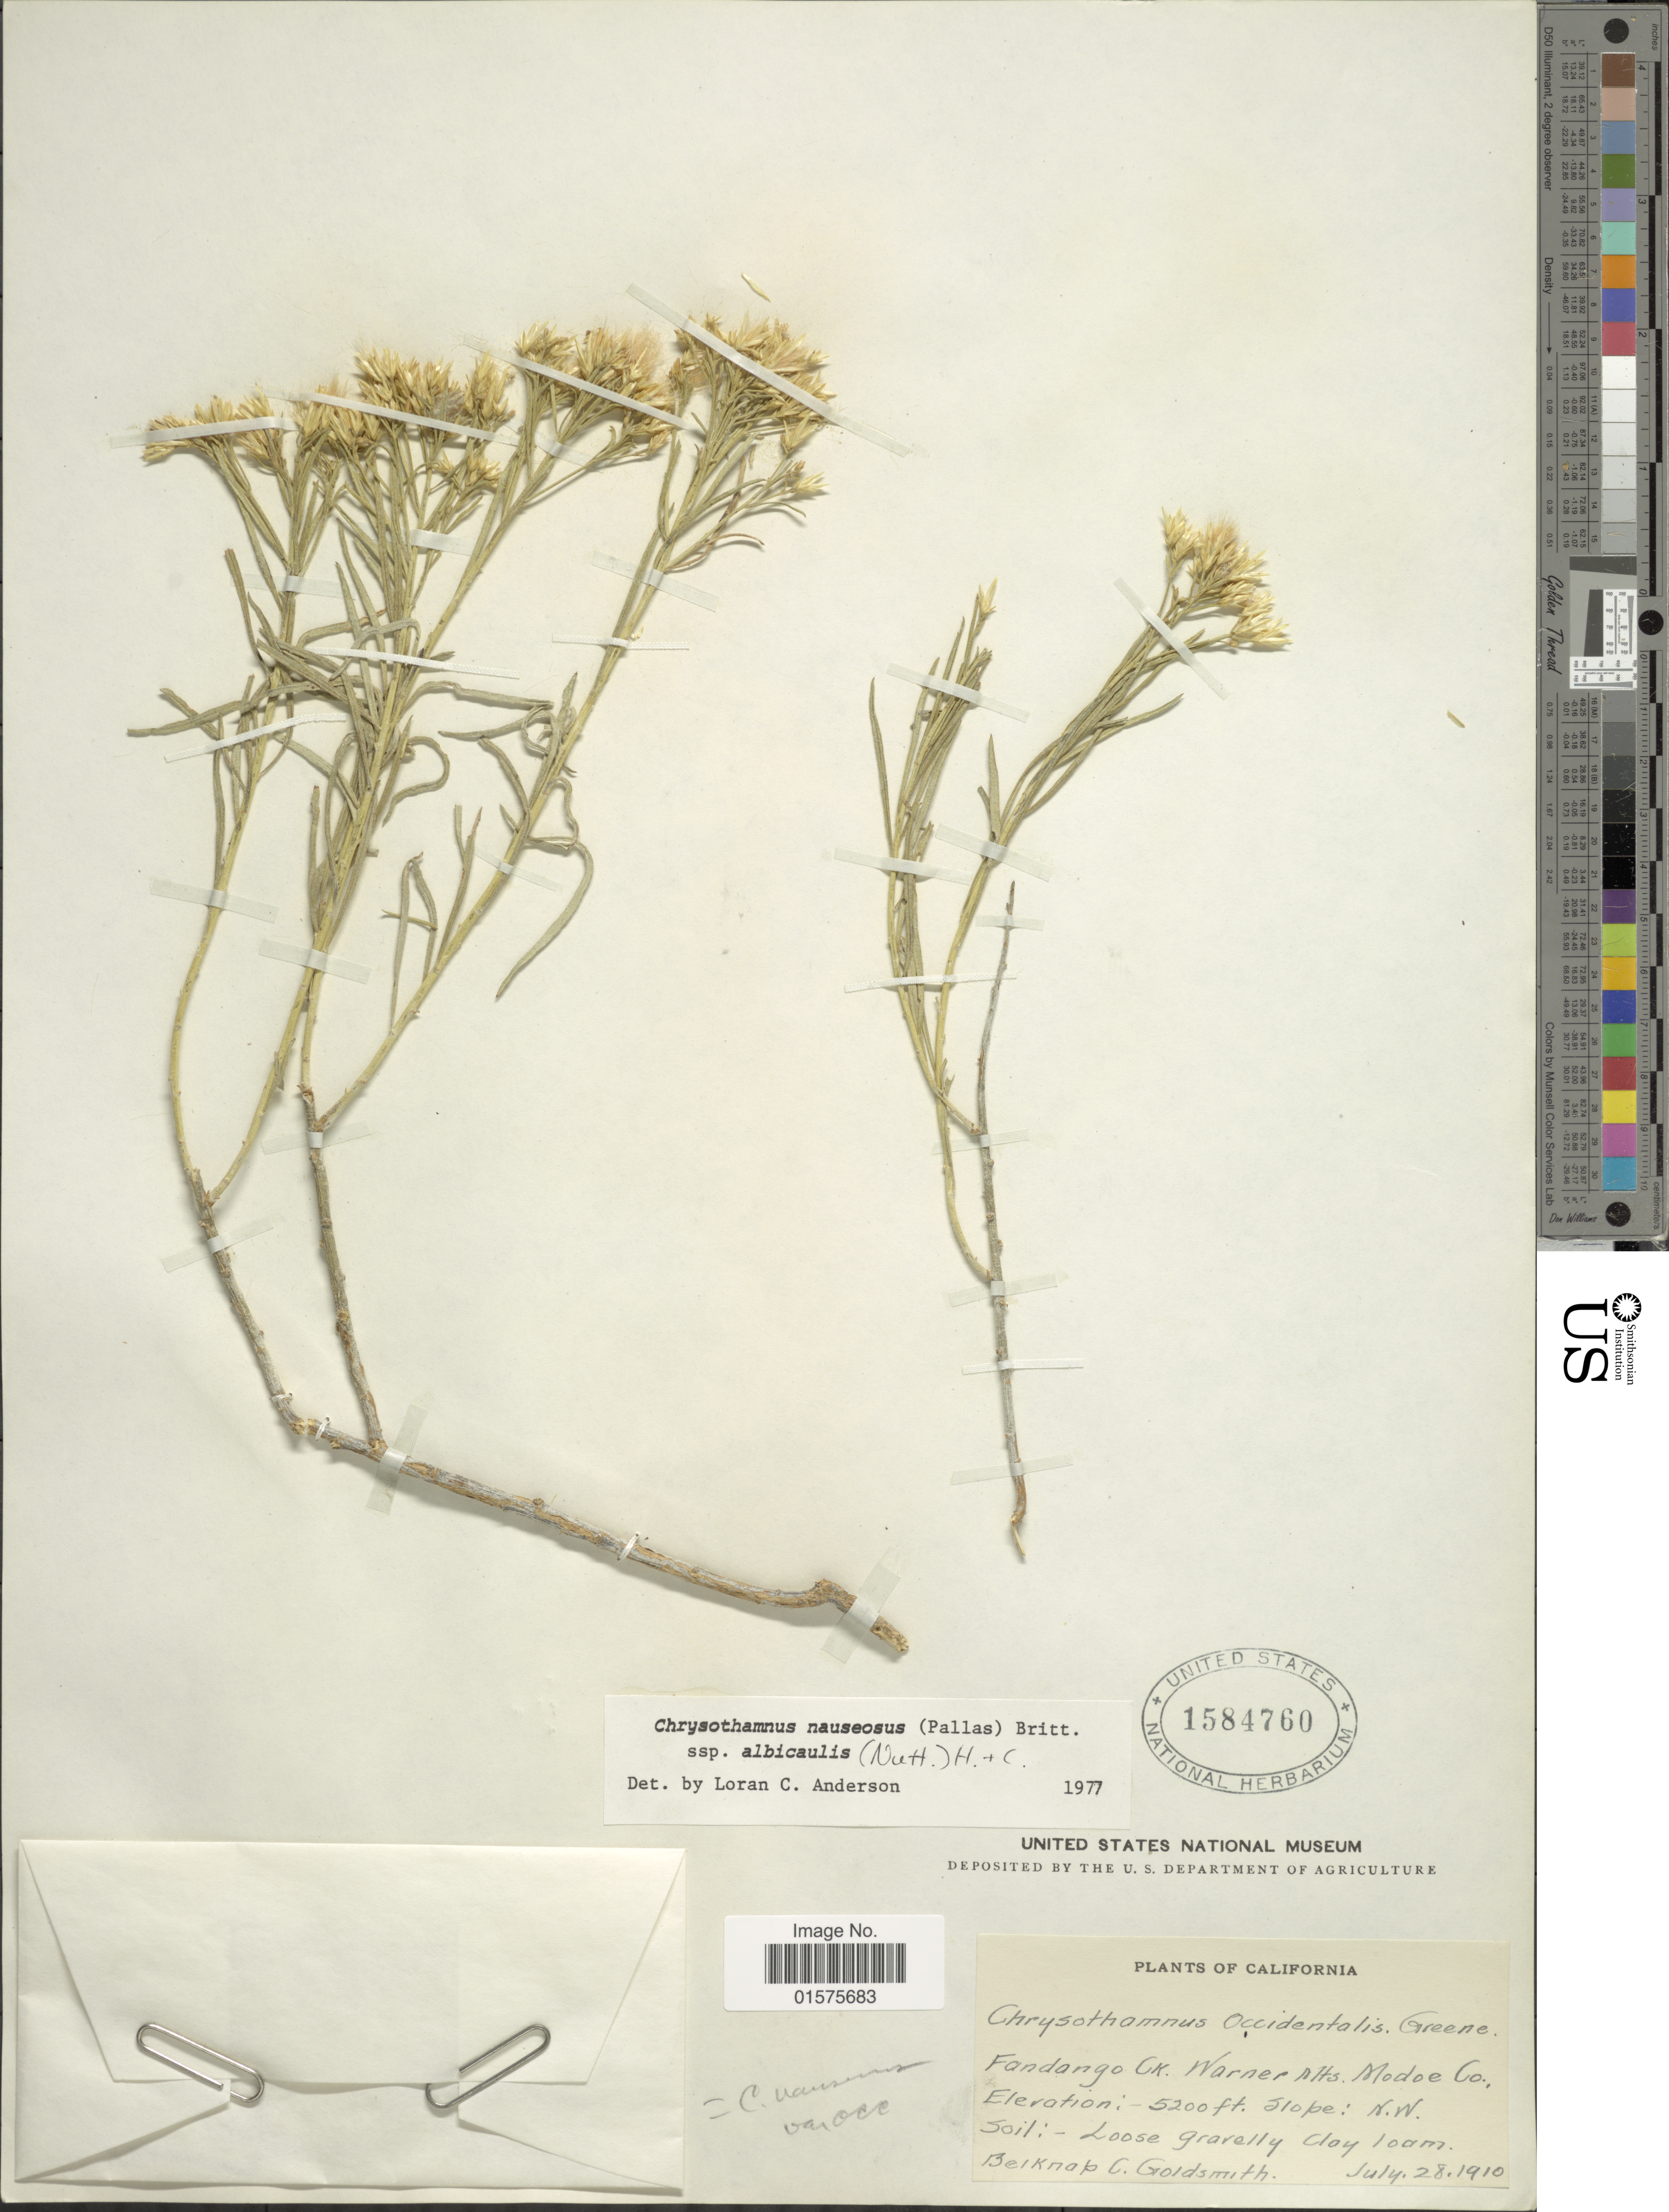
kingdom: Plantae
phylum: Tracheophyta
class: Magnoliopsida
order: Asterales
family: Asteraceae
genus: Ericameria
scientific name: Ericameria nauseosa var. speciosa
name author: (Nutt.) G.L. Nesom & G.I. Baird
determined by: Urbatsch, Lowell E., Curator (LSU), Louisiana State University (UNITED STATES)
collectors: B. Goldsmith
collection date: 1910-07-28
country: United States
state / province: California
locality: Fandango Ck. Warner Mts. Modoe Co. Slope: N. W.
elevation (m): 1585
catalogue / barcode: US 1584760